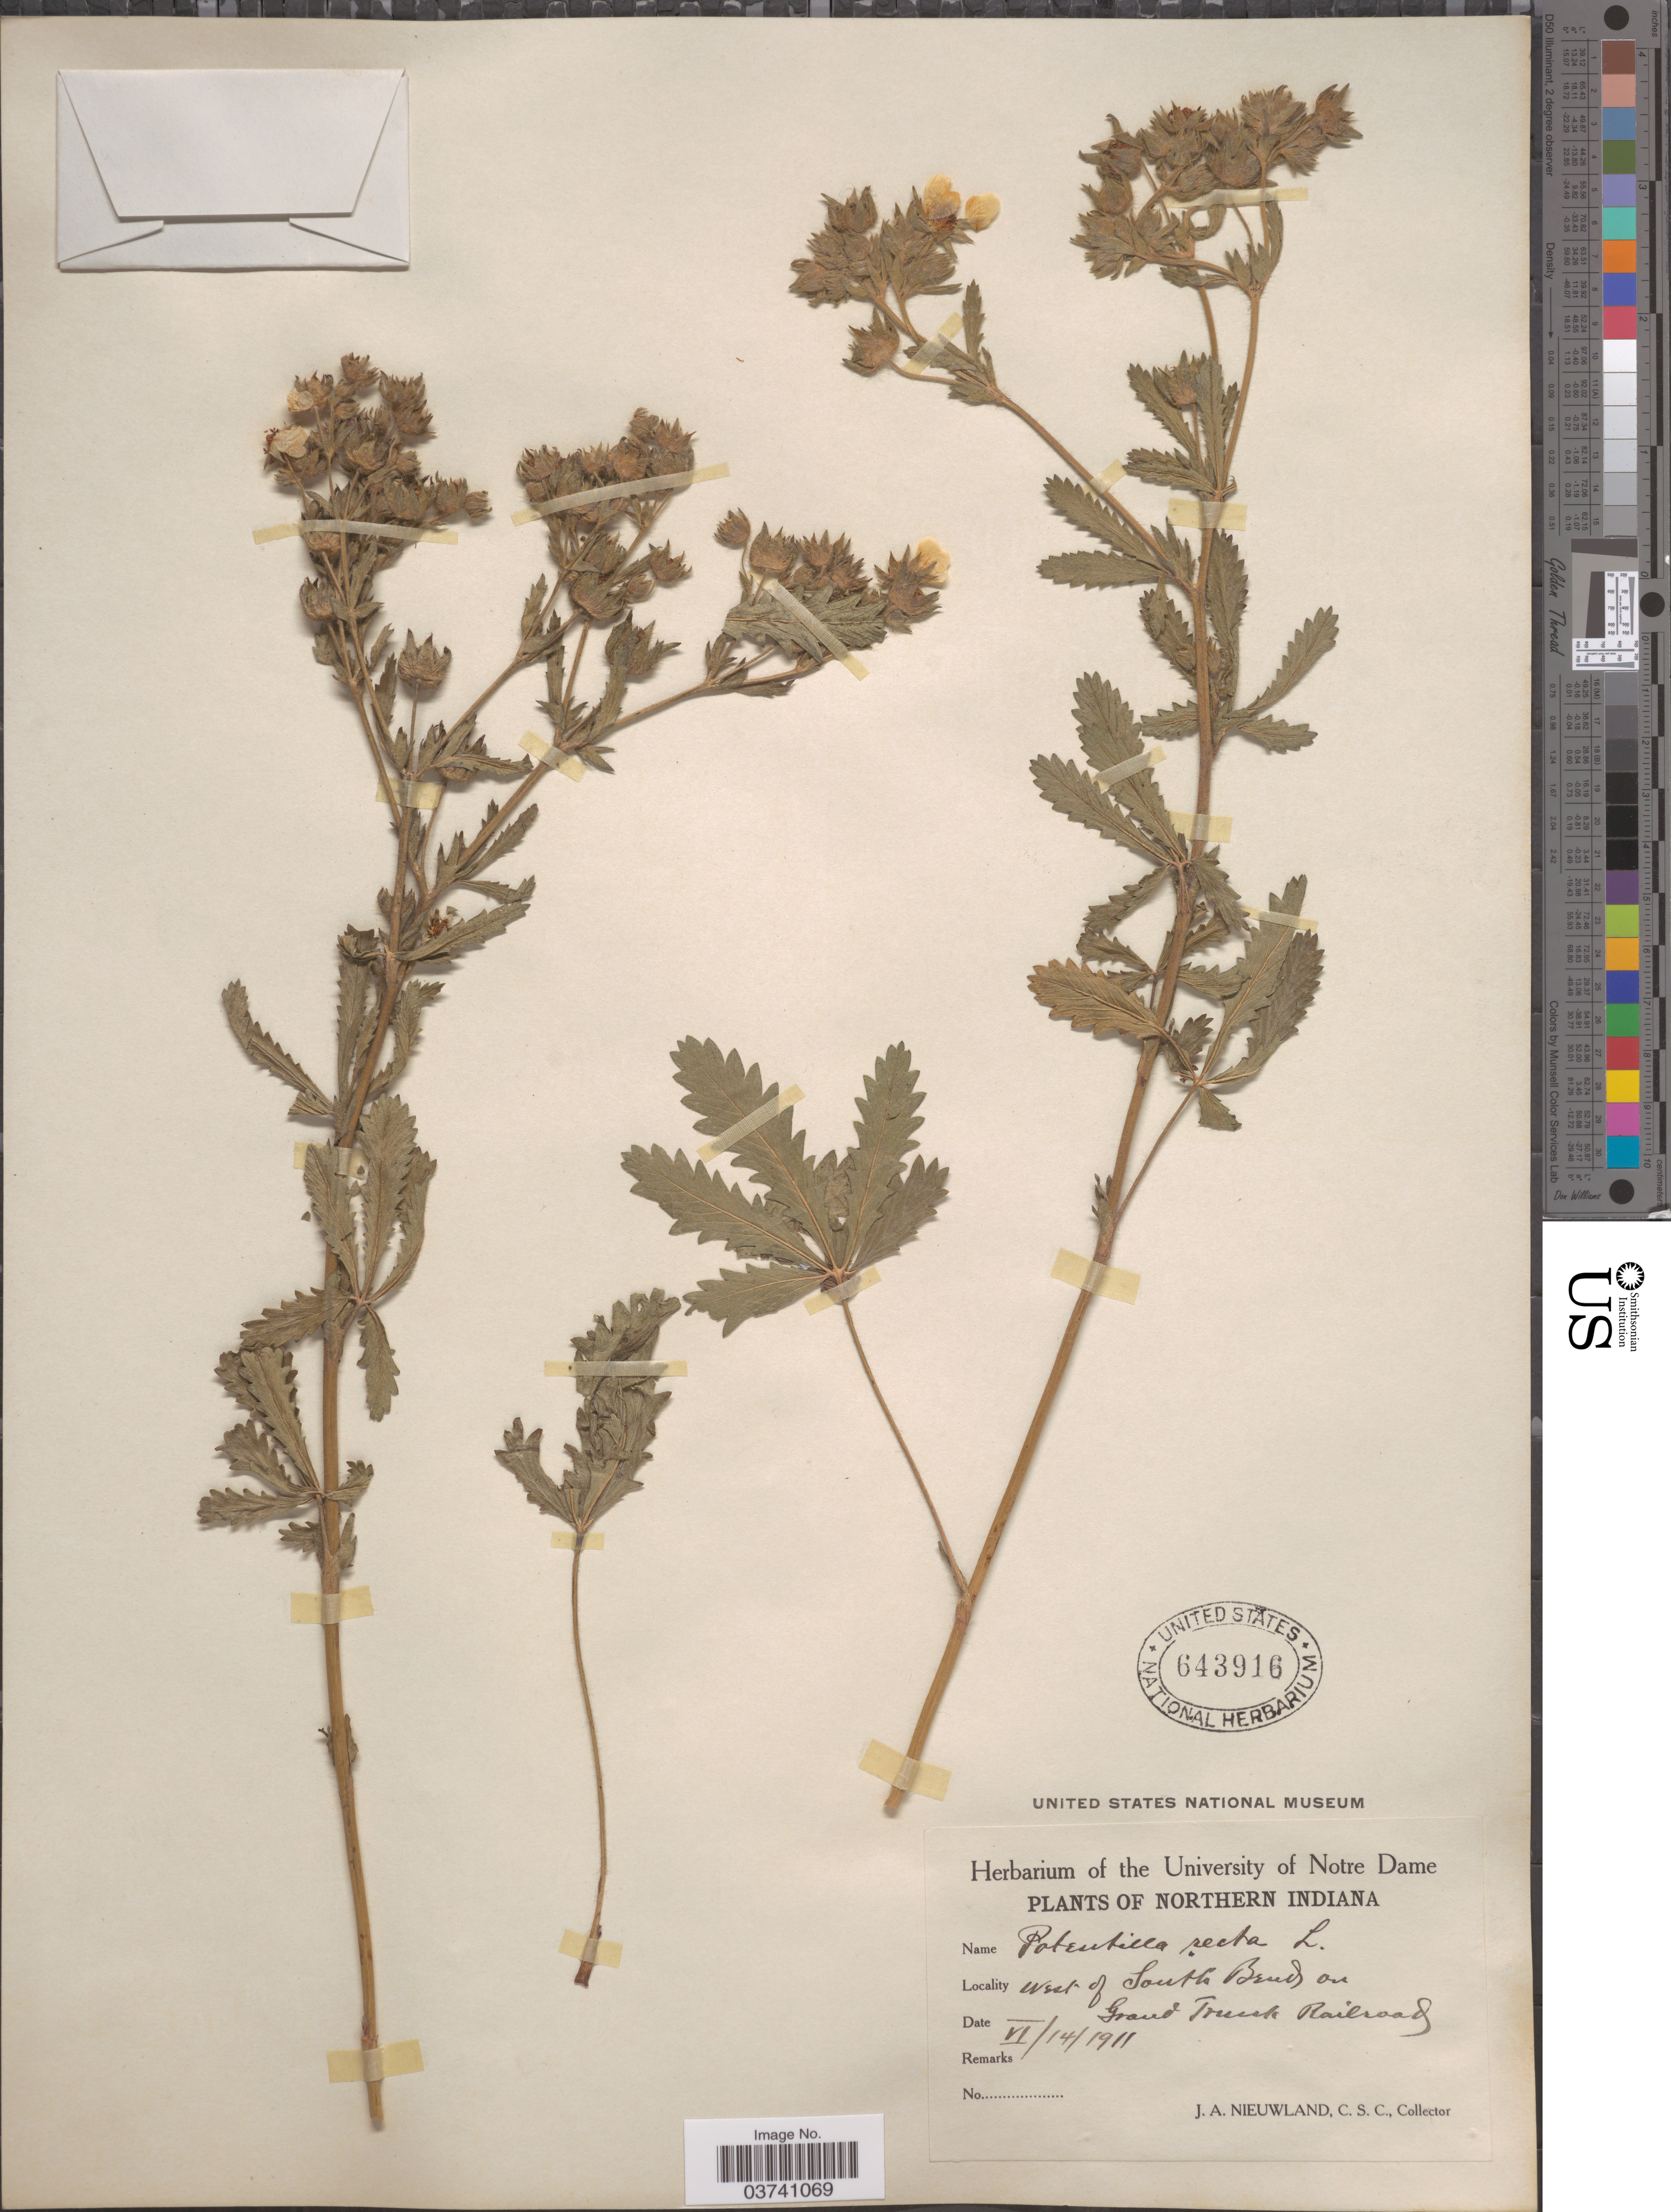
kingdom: Plantae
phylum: Tracheophyta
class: Magnoliopsida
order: Rosales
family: Rosaceae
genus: Potentilla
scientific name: Potentilla recta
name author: L.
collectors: J. A. Nieuwland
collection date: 1911-06-14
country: United States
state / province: Indiana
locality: Northern Indiana. West of South Bend on Grand Trunk Railroad.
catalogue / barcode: US 643916